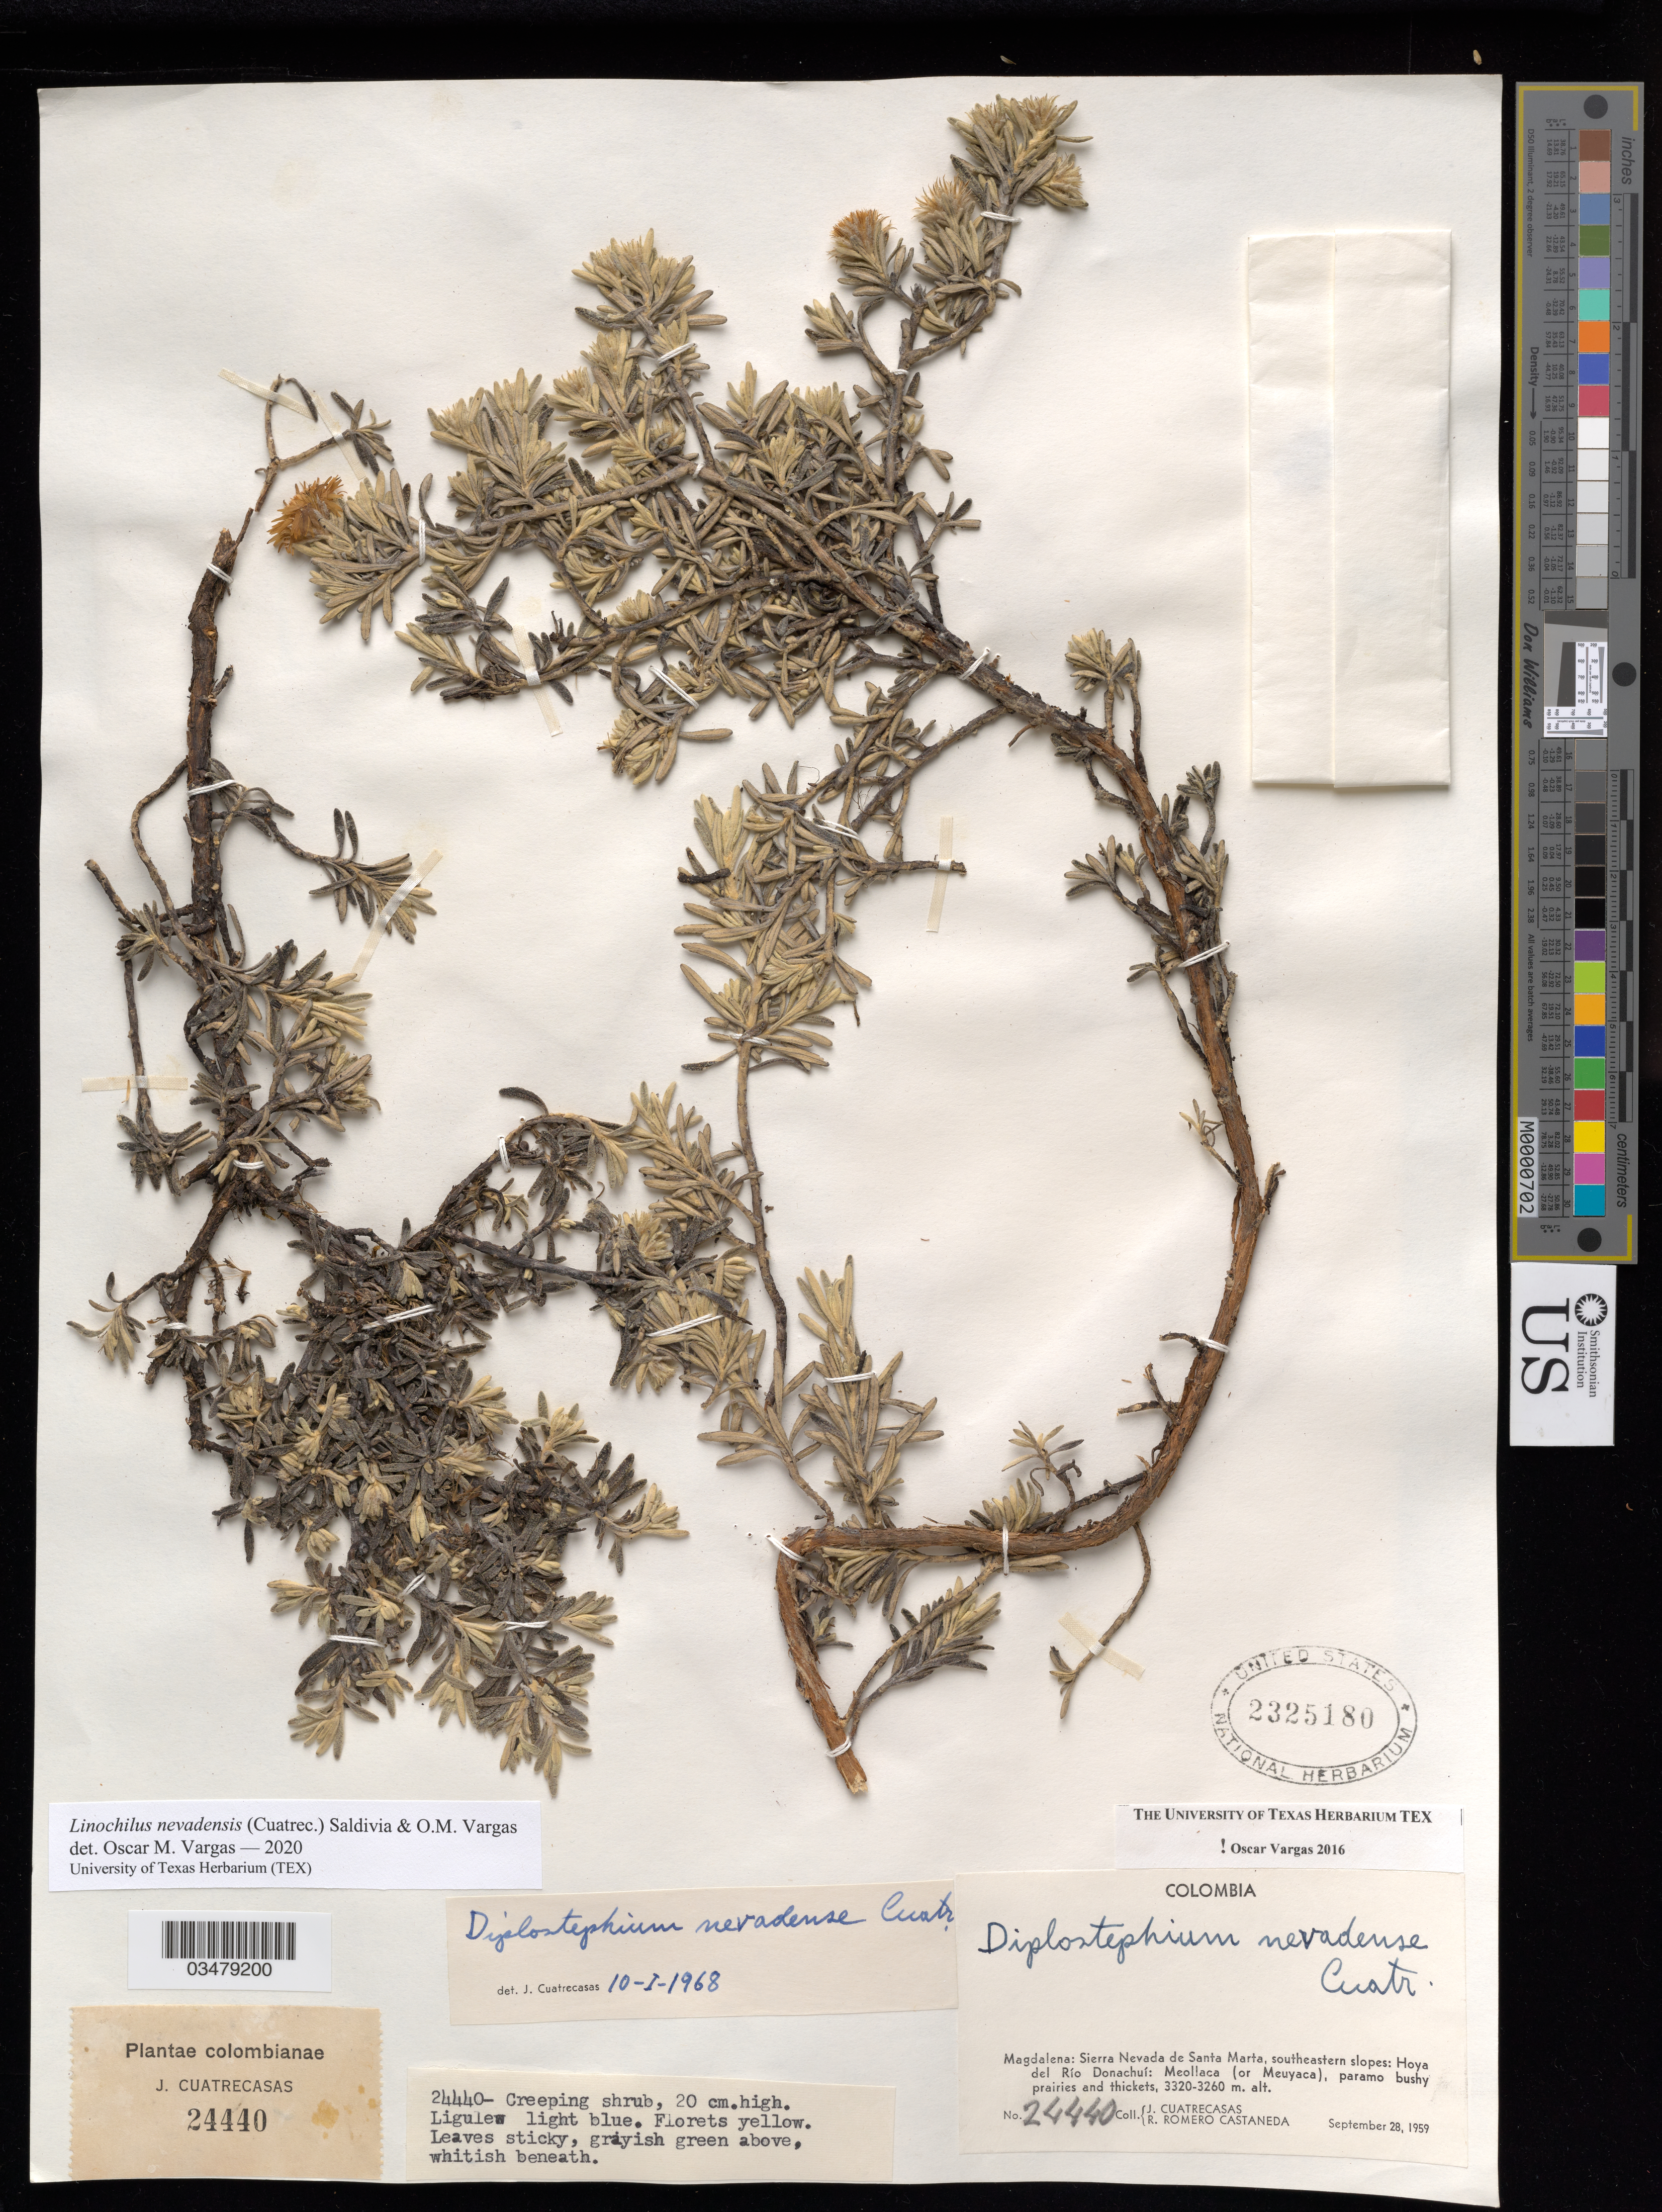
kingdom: Plantae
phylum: Tracheophyta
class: Magnoliopsida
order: Asterales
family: Asteraceae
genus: Linochilus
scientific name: Linochilus nevadensis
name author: (Cuatrec.) Saldivia & O.M. Vargas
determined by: Vargas, Oscar M.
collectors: J. Cuatrecasas & R. Romero Castañeda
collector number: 24440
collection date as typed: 28 Sep 1959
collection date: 1959-09-28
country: Colombia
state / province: Magdalena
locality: Sierra Nevada de Santa Marta, Hoya del Rio Donachui, Meollaca (Meuyaca).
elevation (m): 3320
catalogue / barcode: US 2325180